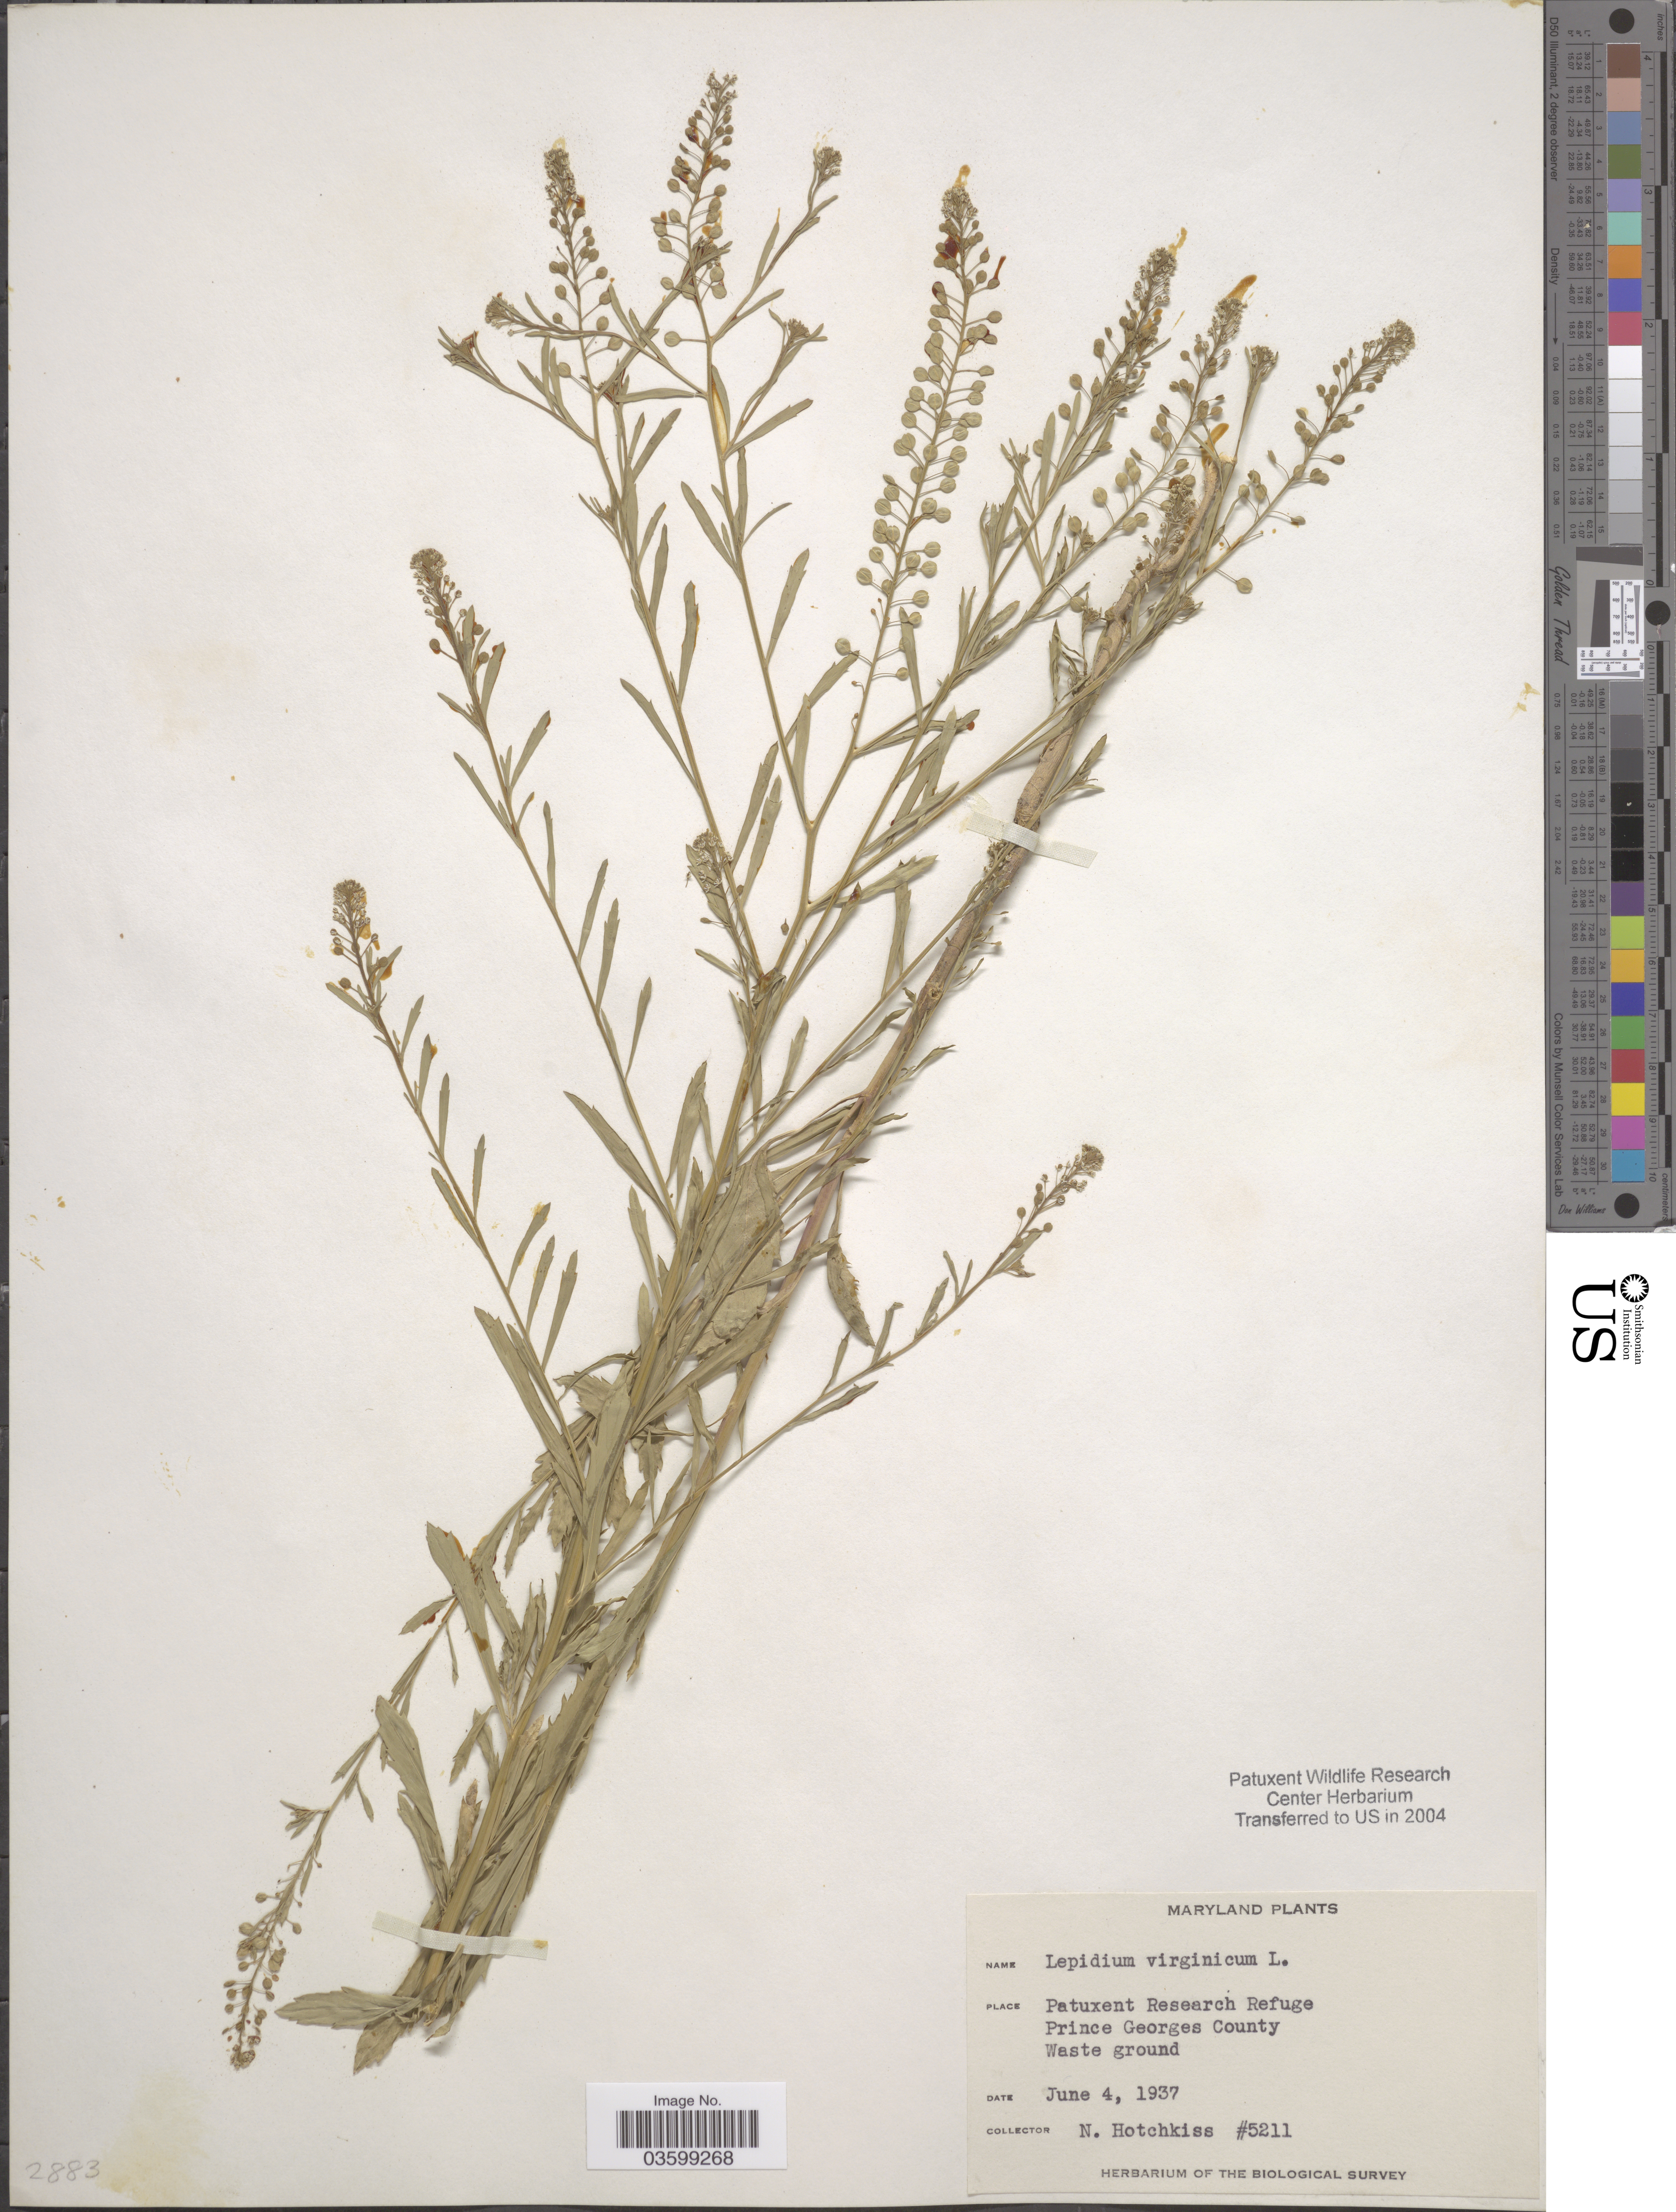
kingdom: Plantae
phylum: Tracheophyta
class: Magnoliopsida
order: Brassicales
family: Brassicaceae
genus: Lepidium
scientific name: Lepidium virginicum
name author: L.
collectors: N. Hotchkiss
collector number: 5211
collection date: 1937-06-04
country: United States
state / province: Maryland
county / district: Prince George's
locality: Patuxent Research Refuge. Prince Georges County.